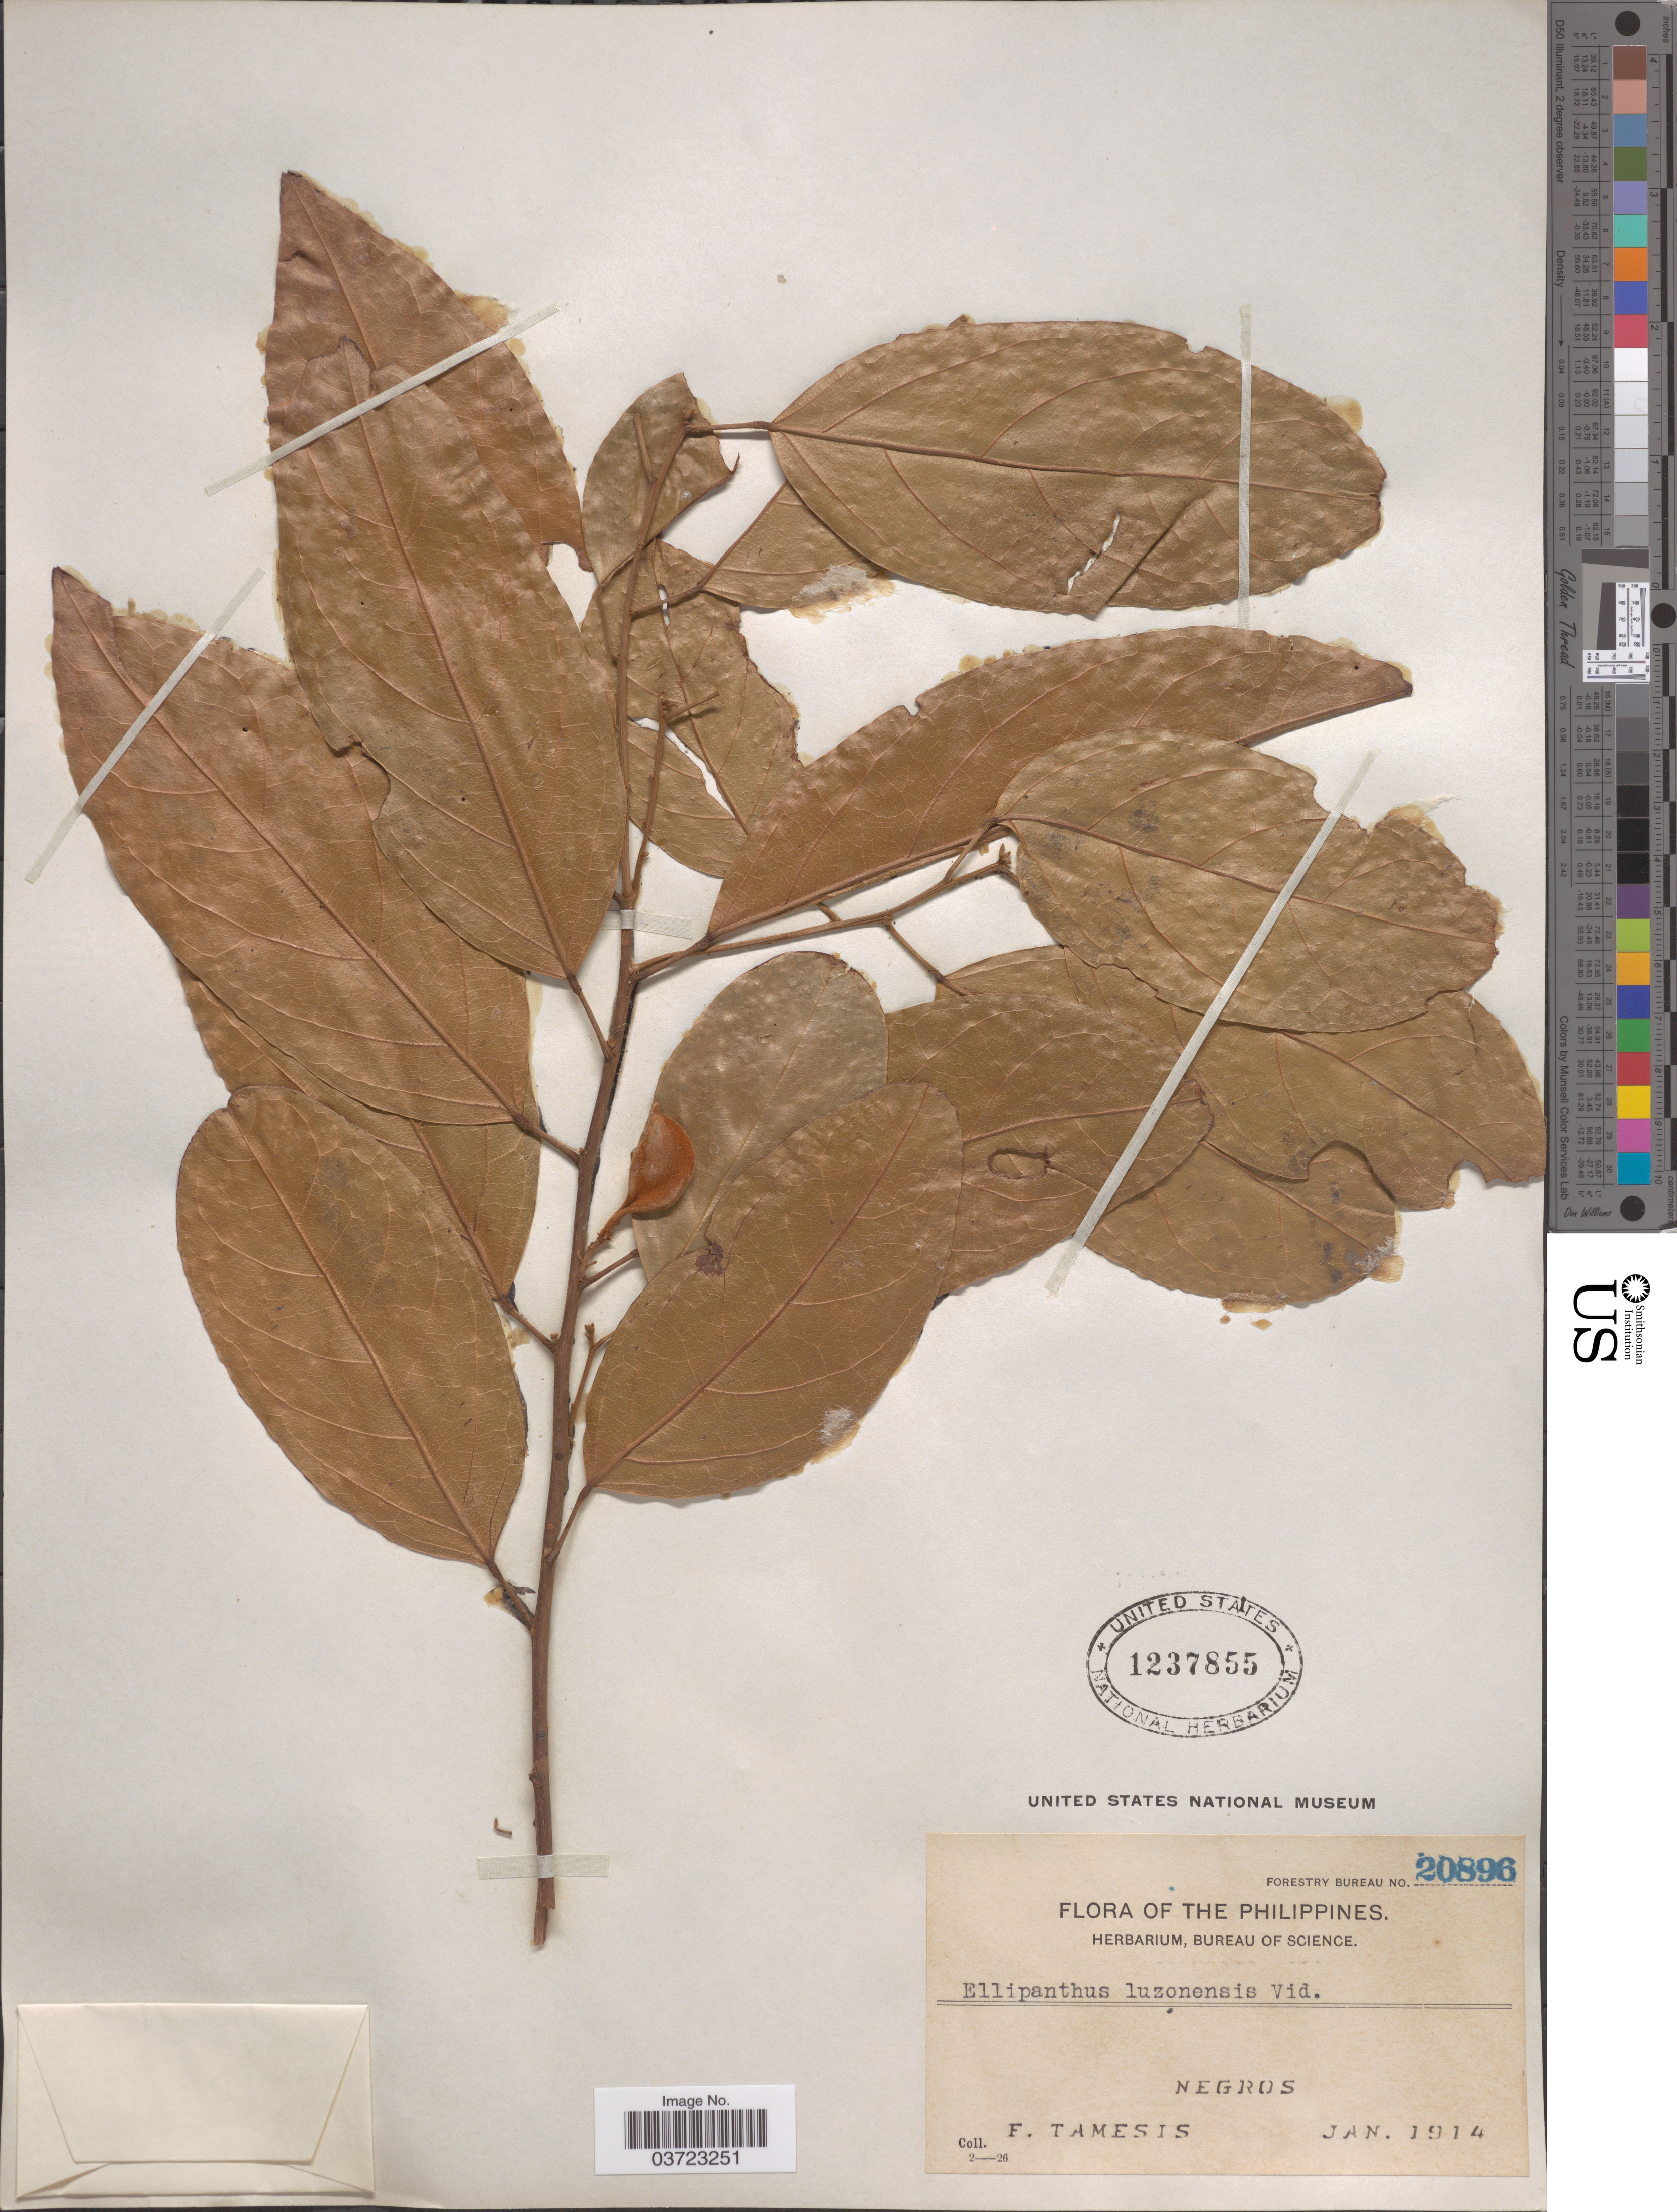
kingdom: Plantae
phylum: Tracheophyta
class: Magnoliopsida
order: Oxalidales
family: Connaraceae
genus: Ellipanthus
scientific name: Ellipanthus luzoniensis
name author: S. Vidal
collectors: F. Tamesis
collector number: Forestry Bureau 20896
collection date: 1914-01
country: Philippines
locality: Negros.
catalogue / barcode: US 1237855